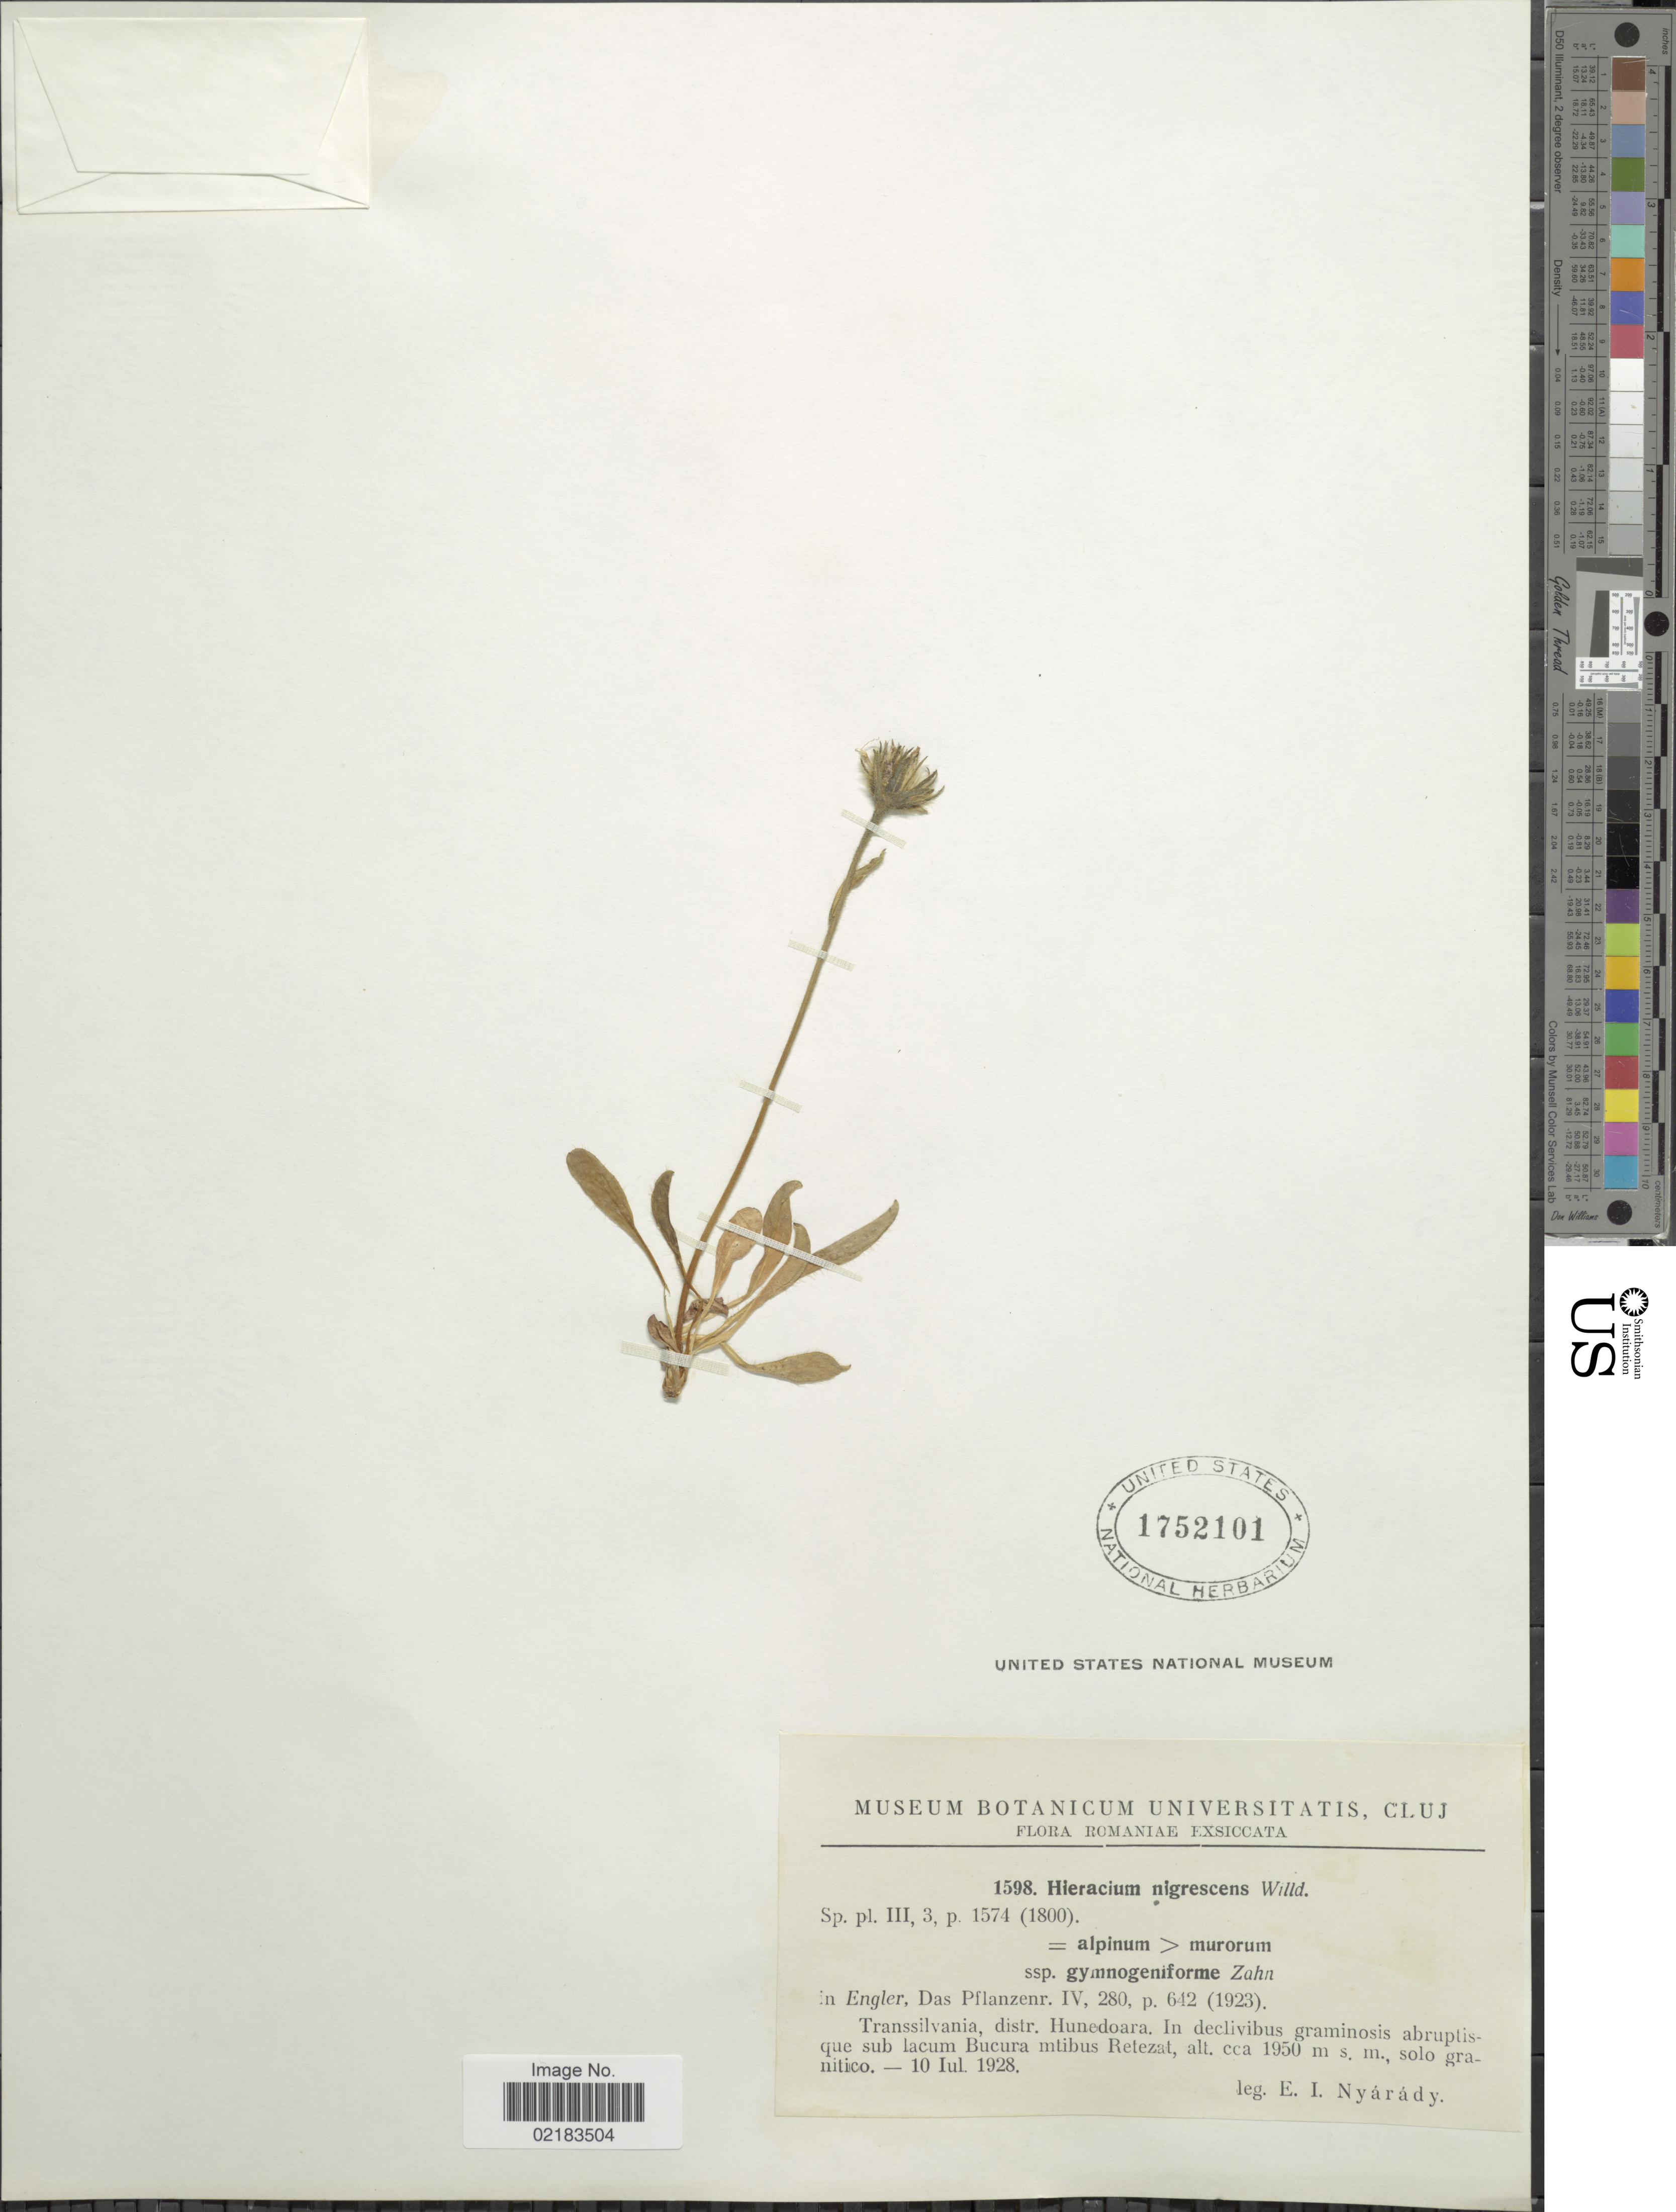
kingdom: Plantae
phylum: Tracheophyta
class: Magnoliopsida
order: Asterales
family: Asteraceae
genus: Hieracium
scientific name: Hieracium nigrescens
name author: Willd.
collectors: E. Nyárády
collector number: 1598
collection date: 1928-07-10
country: Romania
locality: Transsilvania, distr. hunedoara, in declivibus graminosis abruptisque sub lacum Bucura mtbus Retezat, solo granitico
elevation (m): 1950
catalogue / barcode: US 1752101